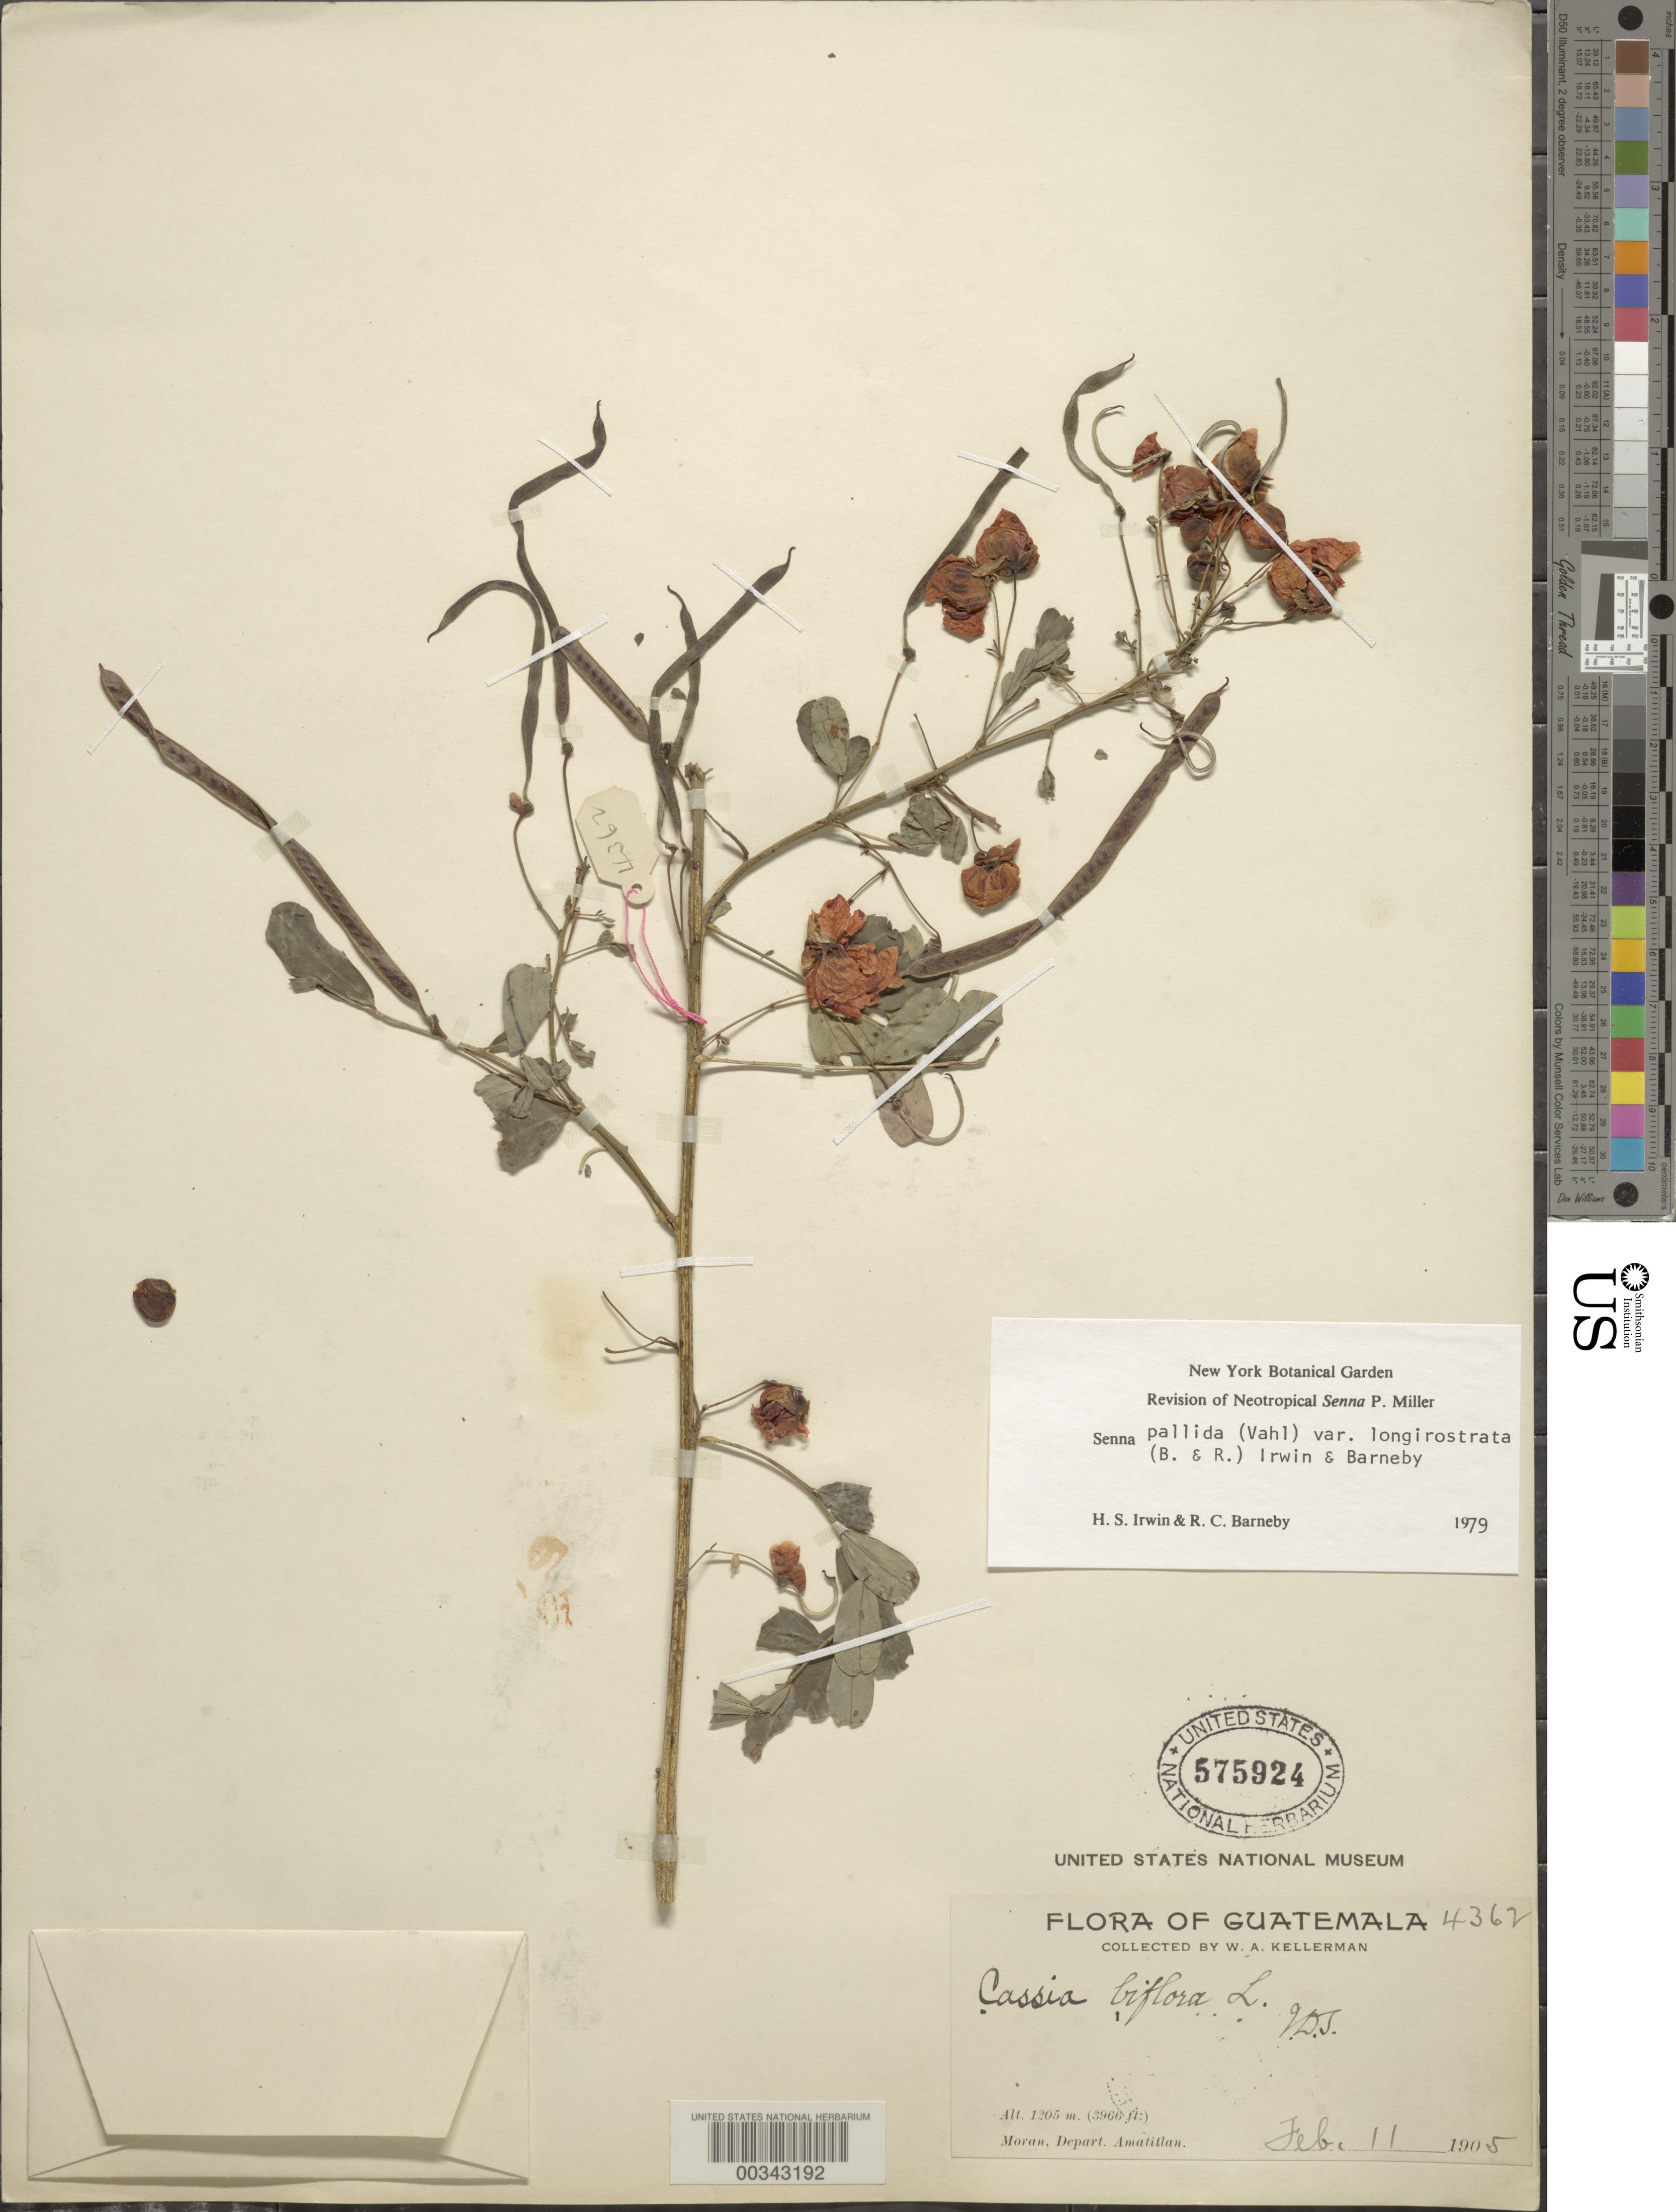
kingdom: Plantae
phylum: Tracheophyta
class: Magnoliopsida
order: Fabales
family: Fabaceae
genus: Senna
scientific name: Senna pallida var. cordillerae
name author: H.S. Irwin & Barneby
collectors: W. A. Kellerman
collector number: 4362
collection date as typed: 11 Feb 1905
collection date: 1905-02-11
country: Guatemala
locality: Moran; Amatitlán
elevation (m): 1209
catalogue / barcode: US 575924